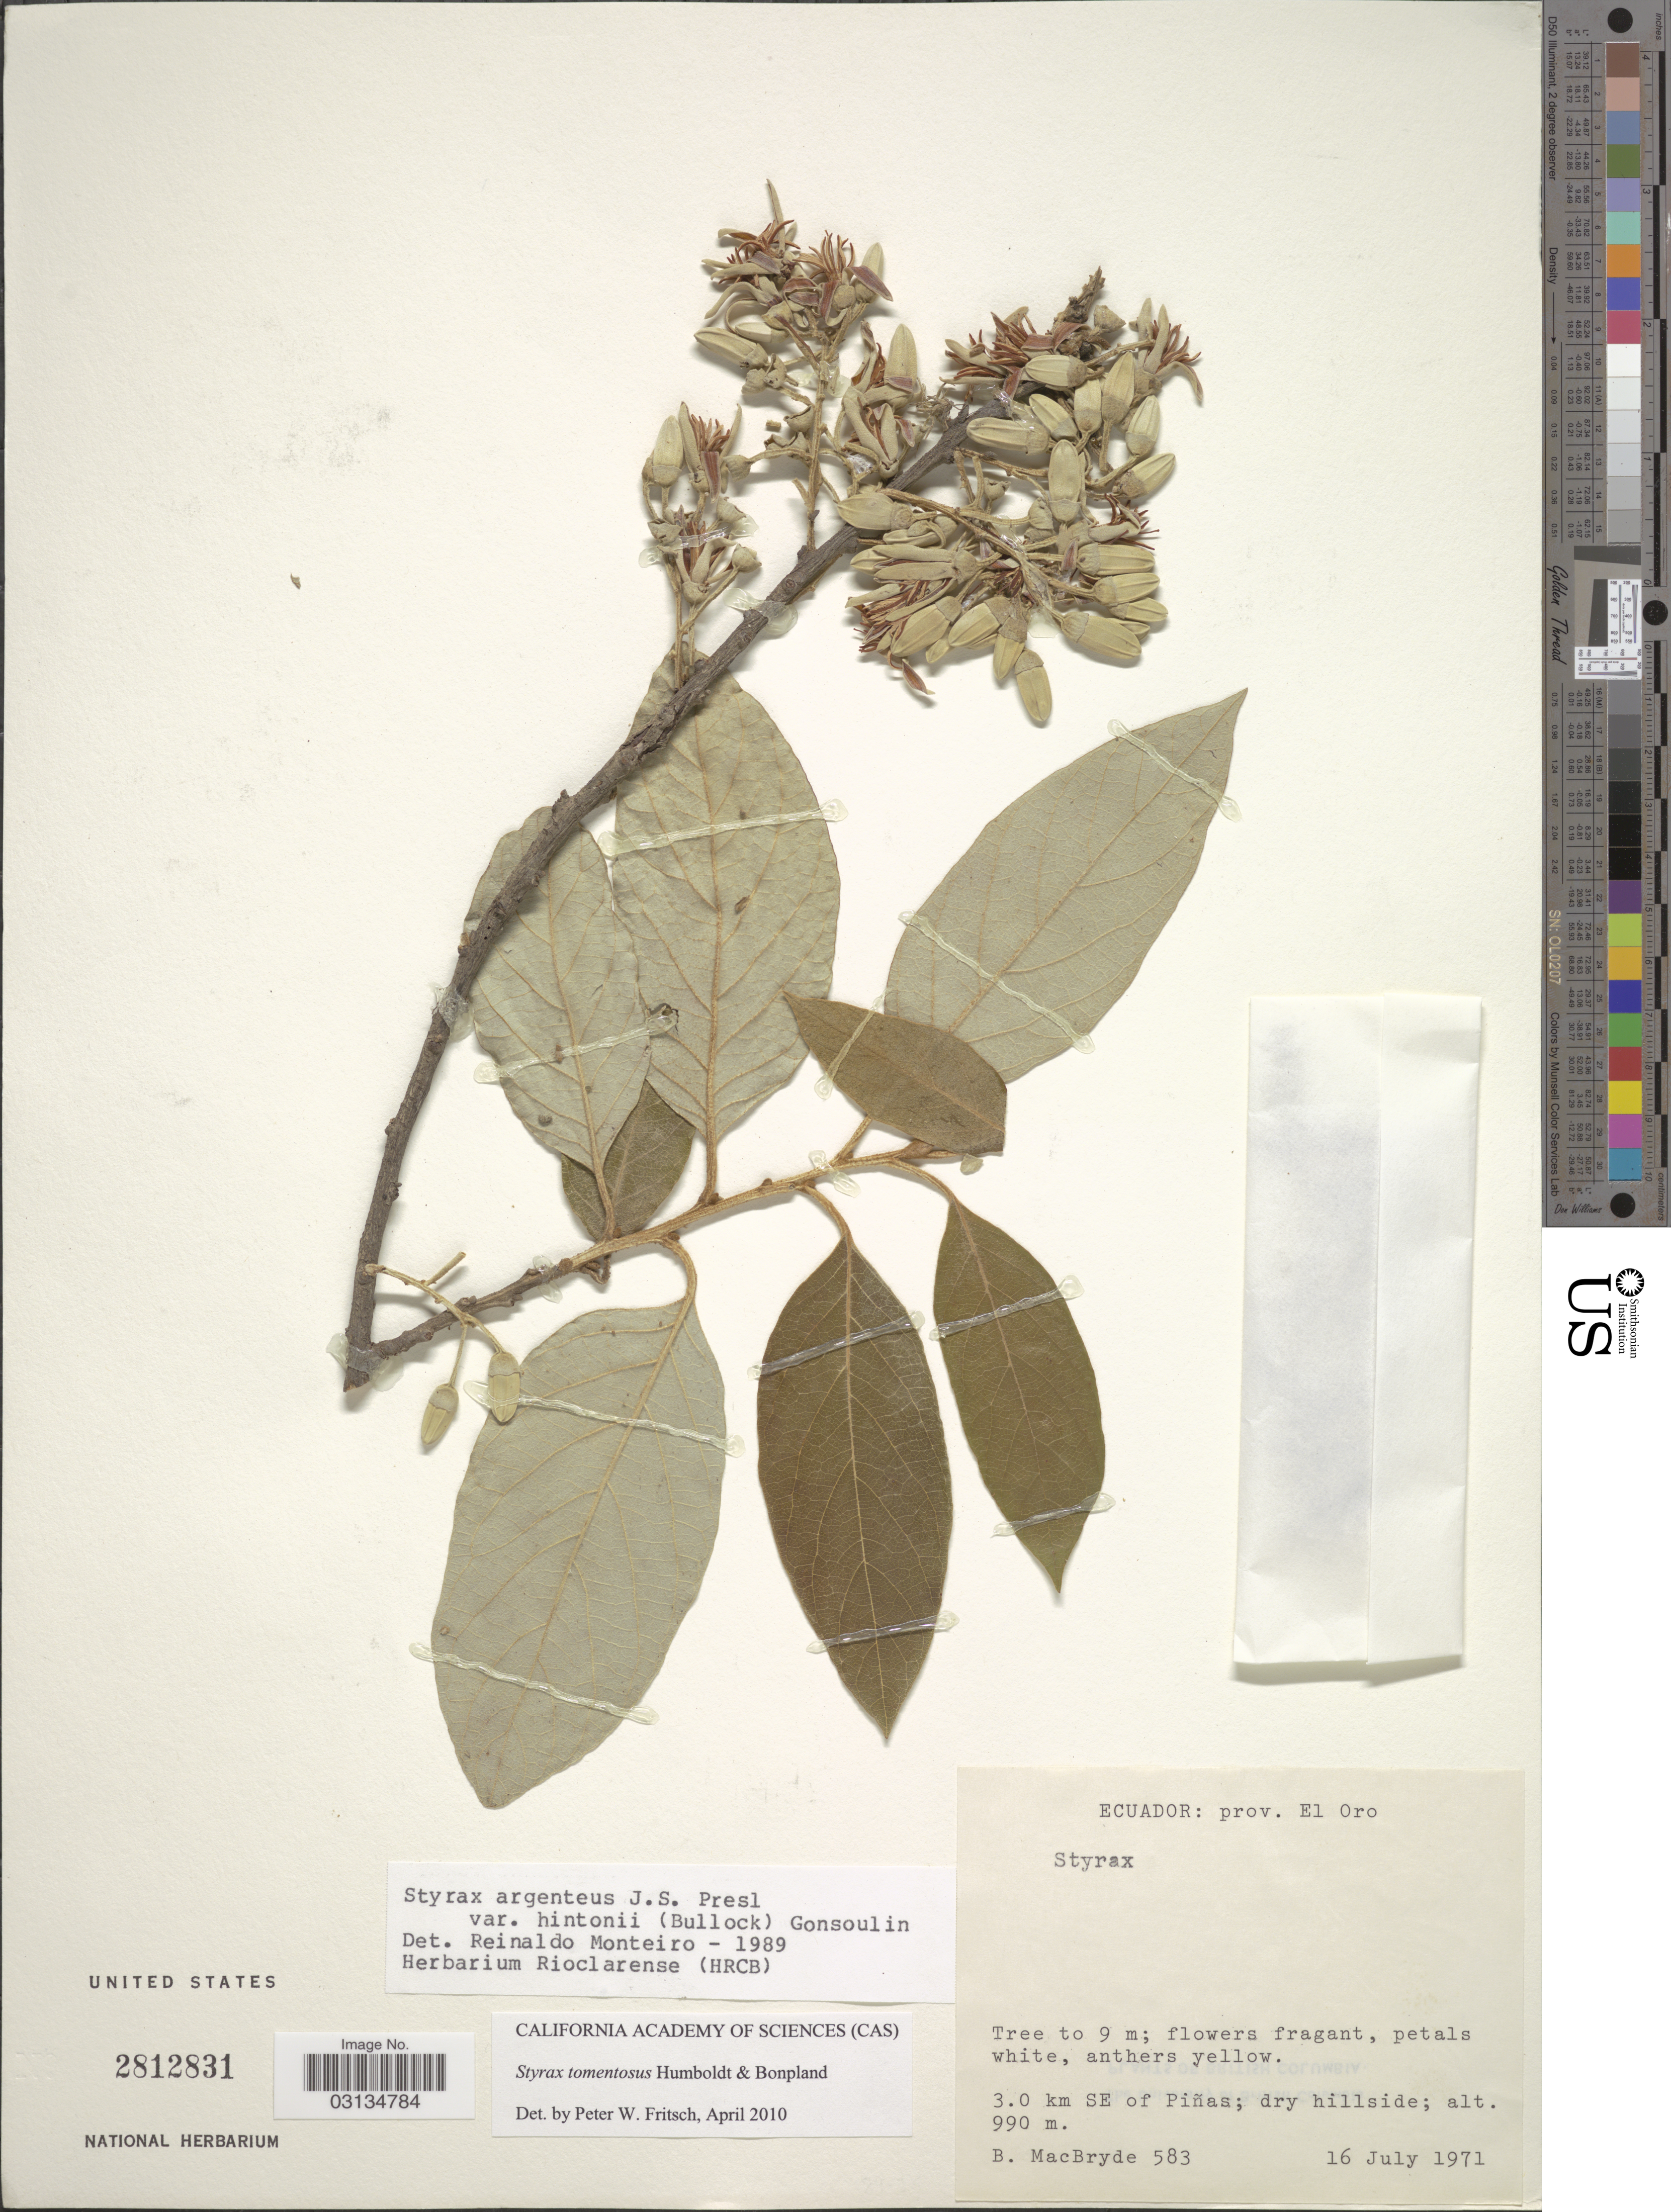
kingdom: Plantae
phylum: Tracheophyta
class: Magnoliopsida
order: Ericales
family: Styracaceae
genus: Styrax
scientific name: Styrax tomentosus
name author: Bonpl.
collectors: B. MacBryde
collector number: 583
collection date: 1971-07-16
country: Ecuador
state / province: El Oro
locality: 3.0 km SE of Piñas.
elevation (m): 990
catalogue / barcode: US 2812831